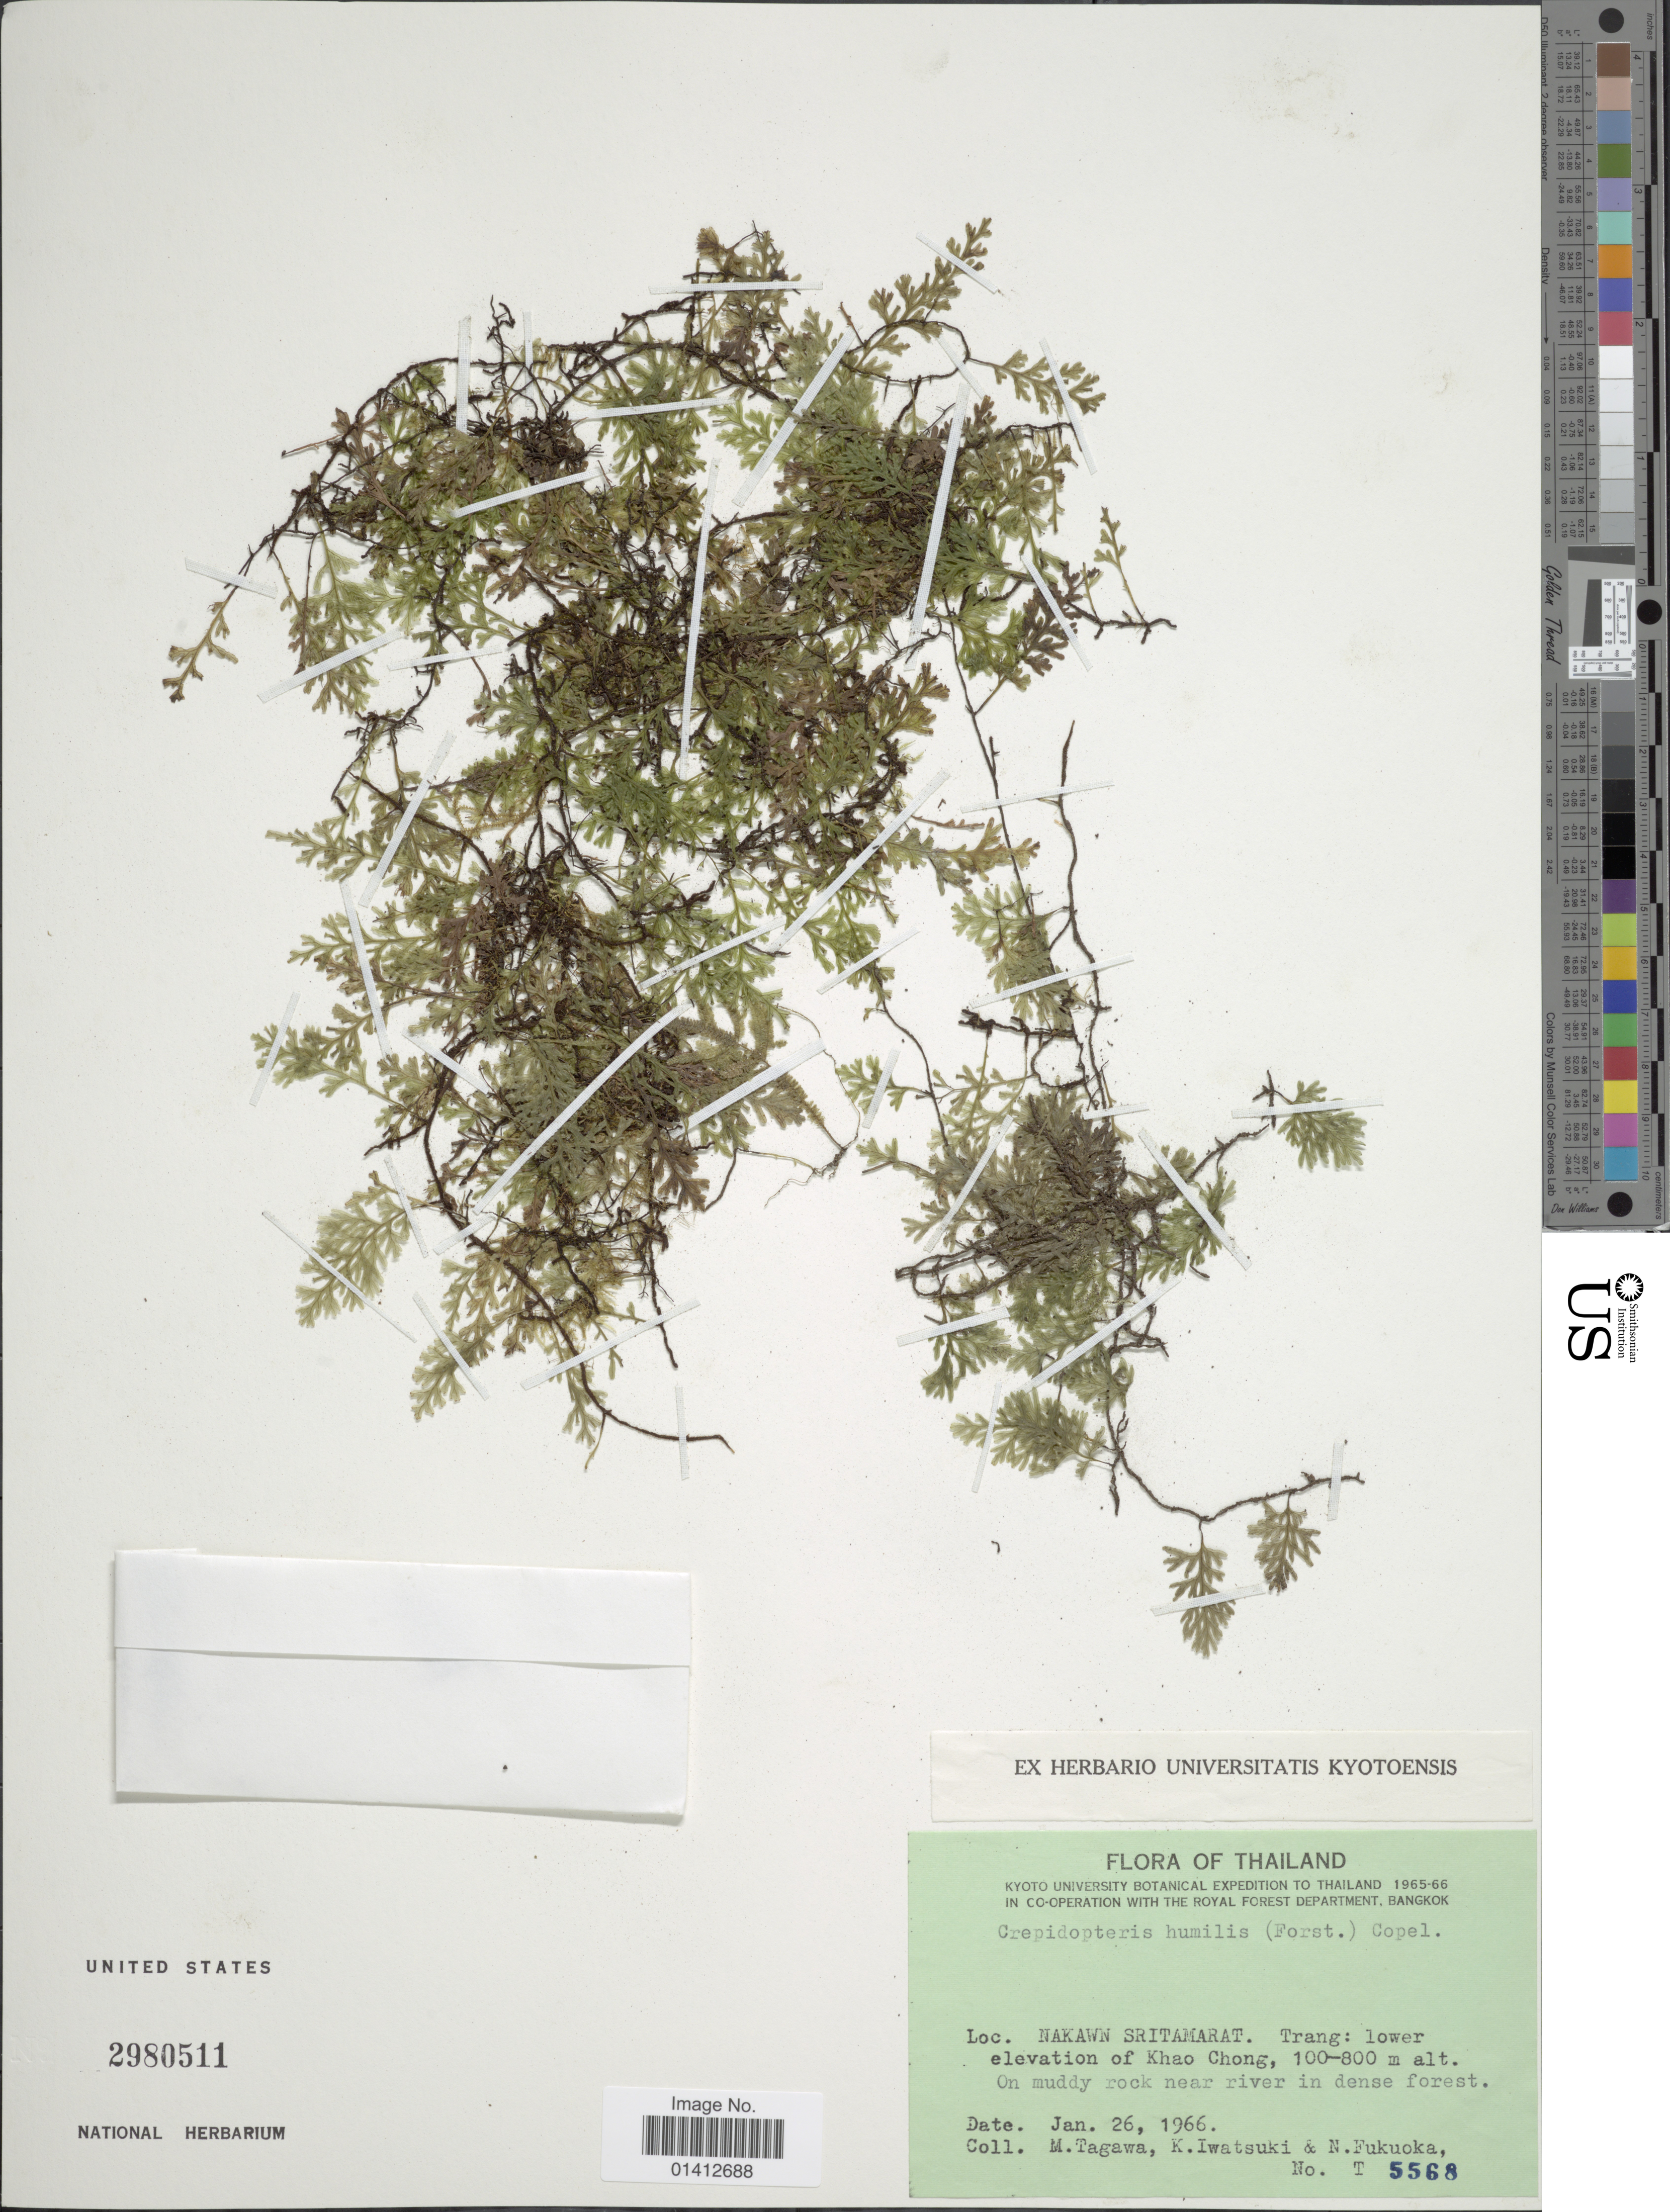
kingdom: Plantae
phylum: Tracheophyta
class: Polypodiopsida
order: Hymenophyllales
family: Hymenophyllaceae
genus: Crepidomanes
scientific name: Crepidomanes humilis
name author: (G. Forst.) Bosch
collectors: M. Tagawa, K. Iwatsuki & N. Fukuoka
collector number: T 5568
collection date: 1966-01-26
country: Thailand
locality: Nakawan Sritamarat. Trang: lower elevation of Khao Chong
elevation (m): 100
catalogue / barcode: US 2980511